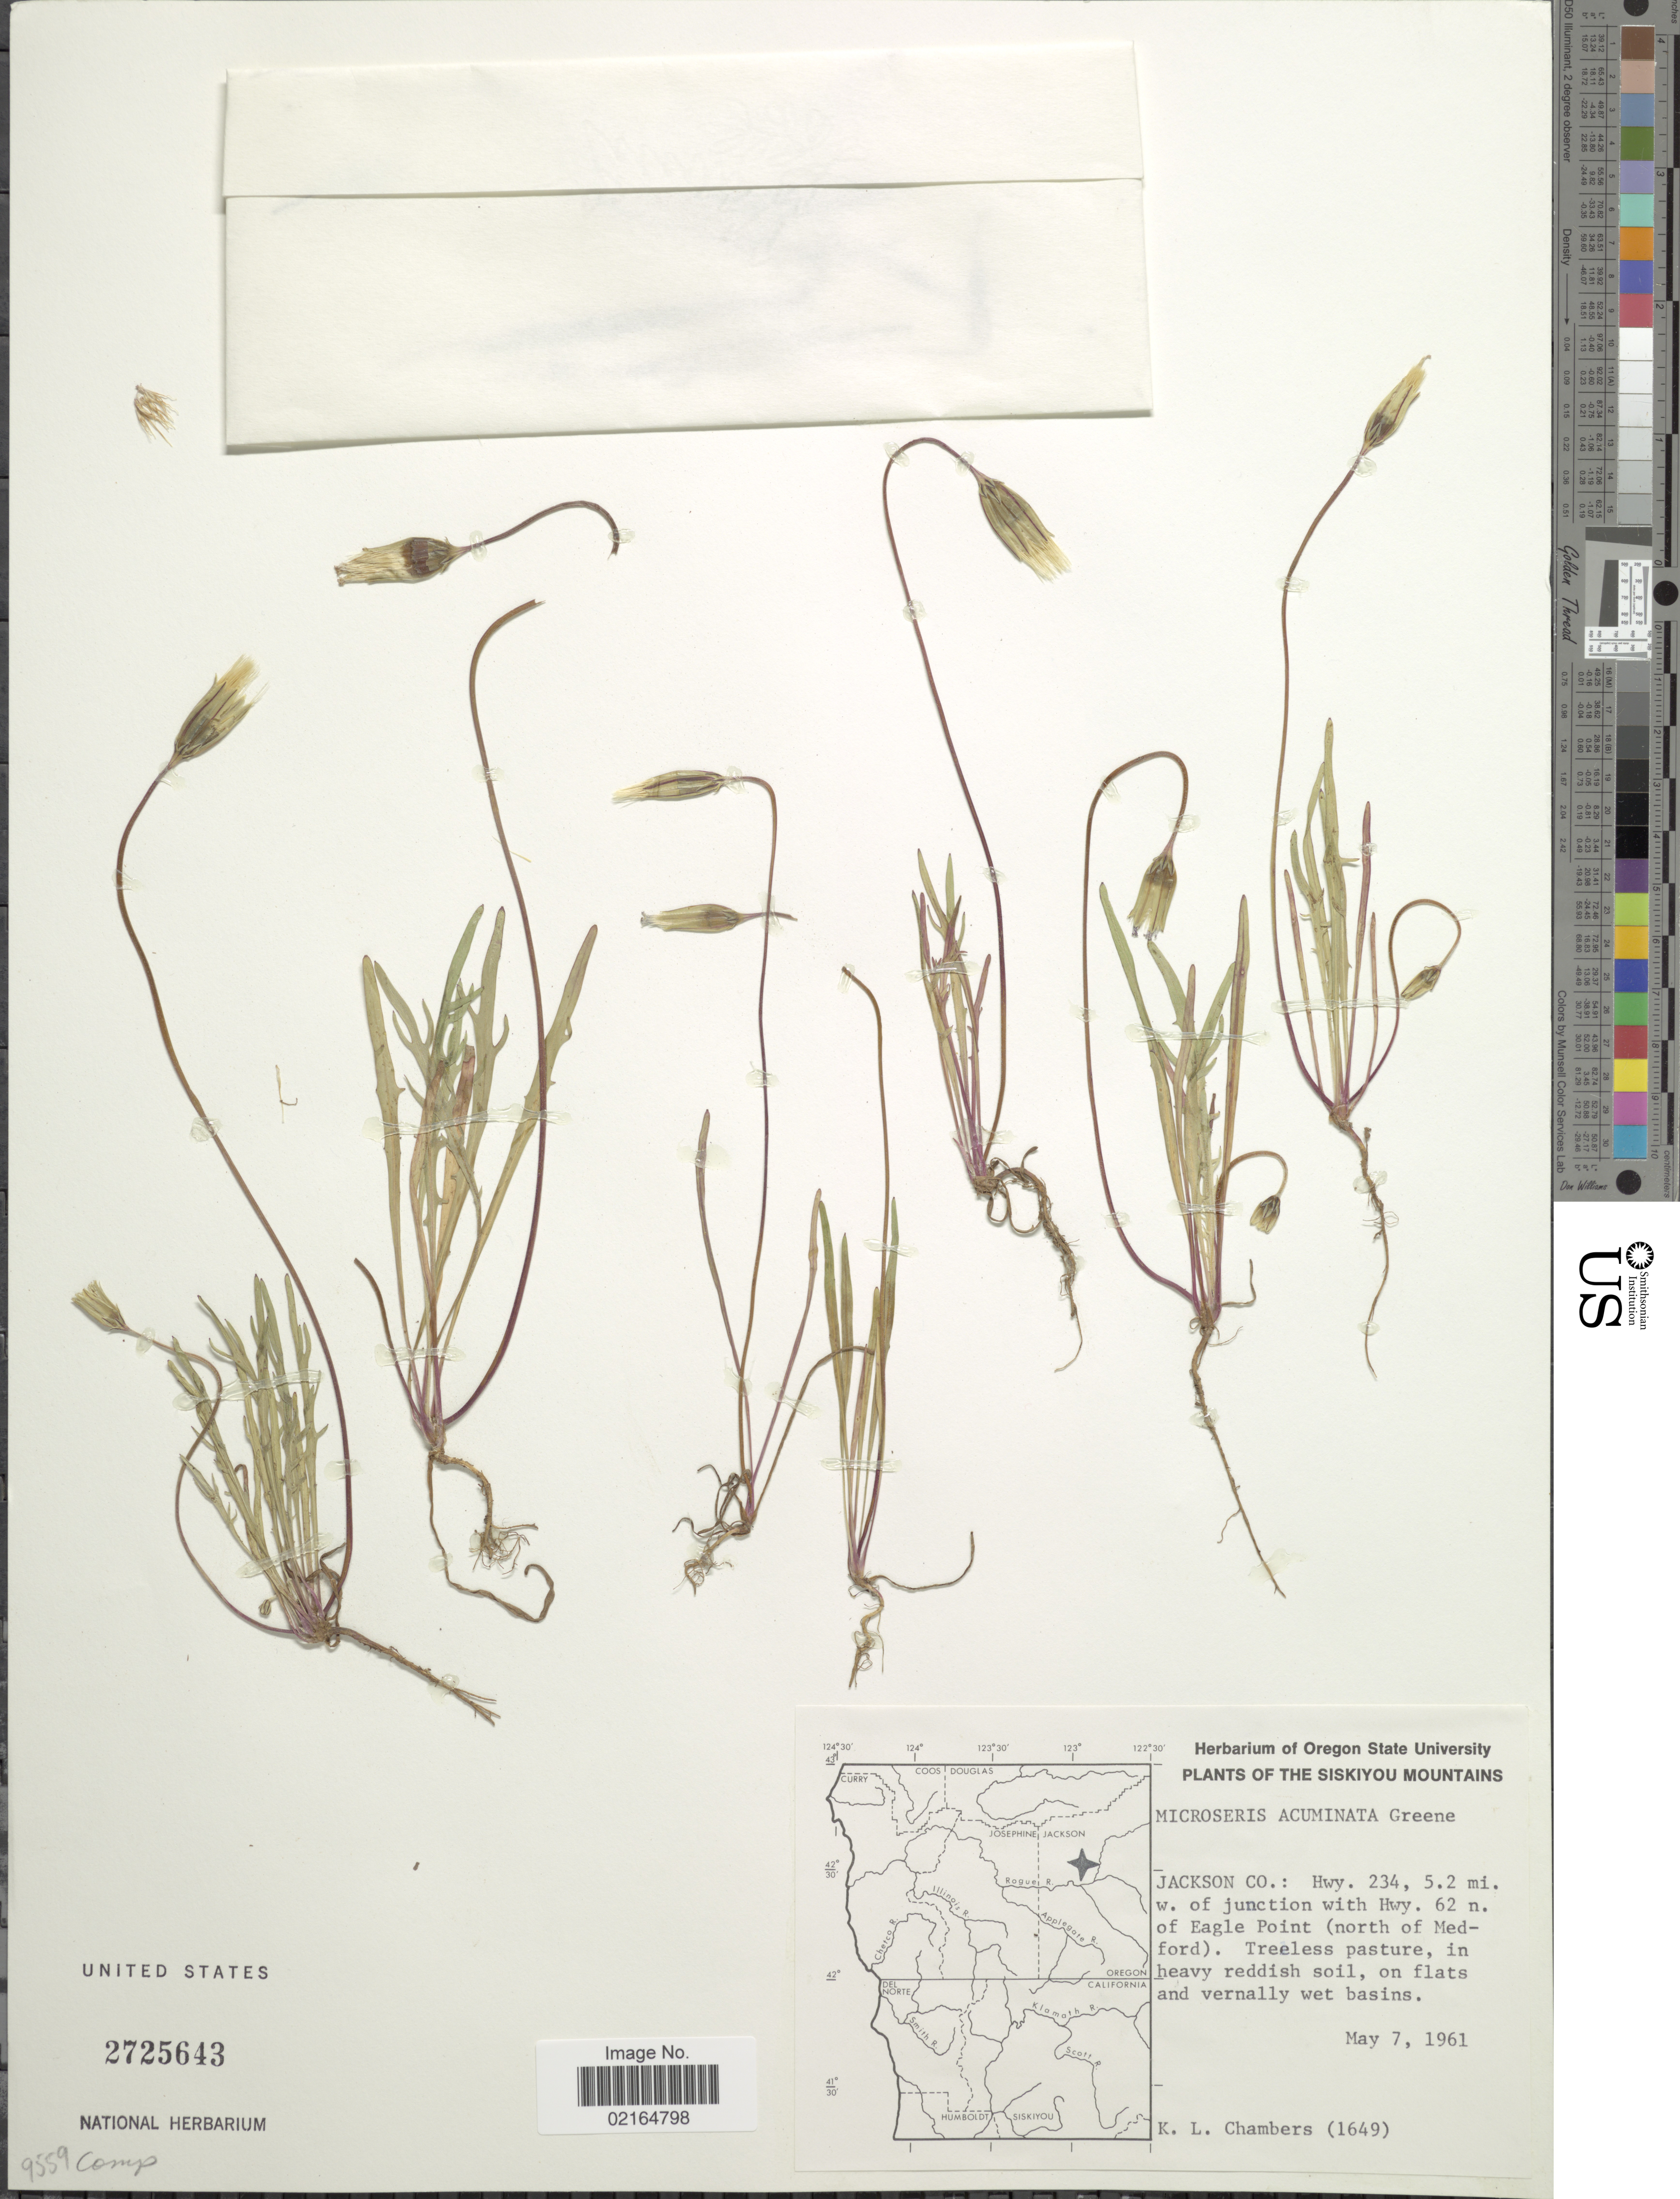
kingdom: Plantae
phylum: Tracheophyta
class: Magnoliopsida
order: Asterales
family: Asteraceae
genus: Microseris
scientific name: Microseris acuminata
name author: Greene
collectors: K. Chambers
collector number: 1649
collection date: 1961-05-07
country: United States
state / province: Oregon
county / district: Jackson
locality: The Siskiyou Mountains, Jackson Co.: Hwy. 234, 5.2 mi. w. of junction with Hwy. 62 n. of Eagle Point (north of Medford).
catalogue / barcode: US 2725643